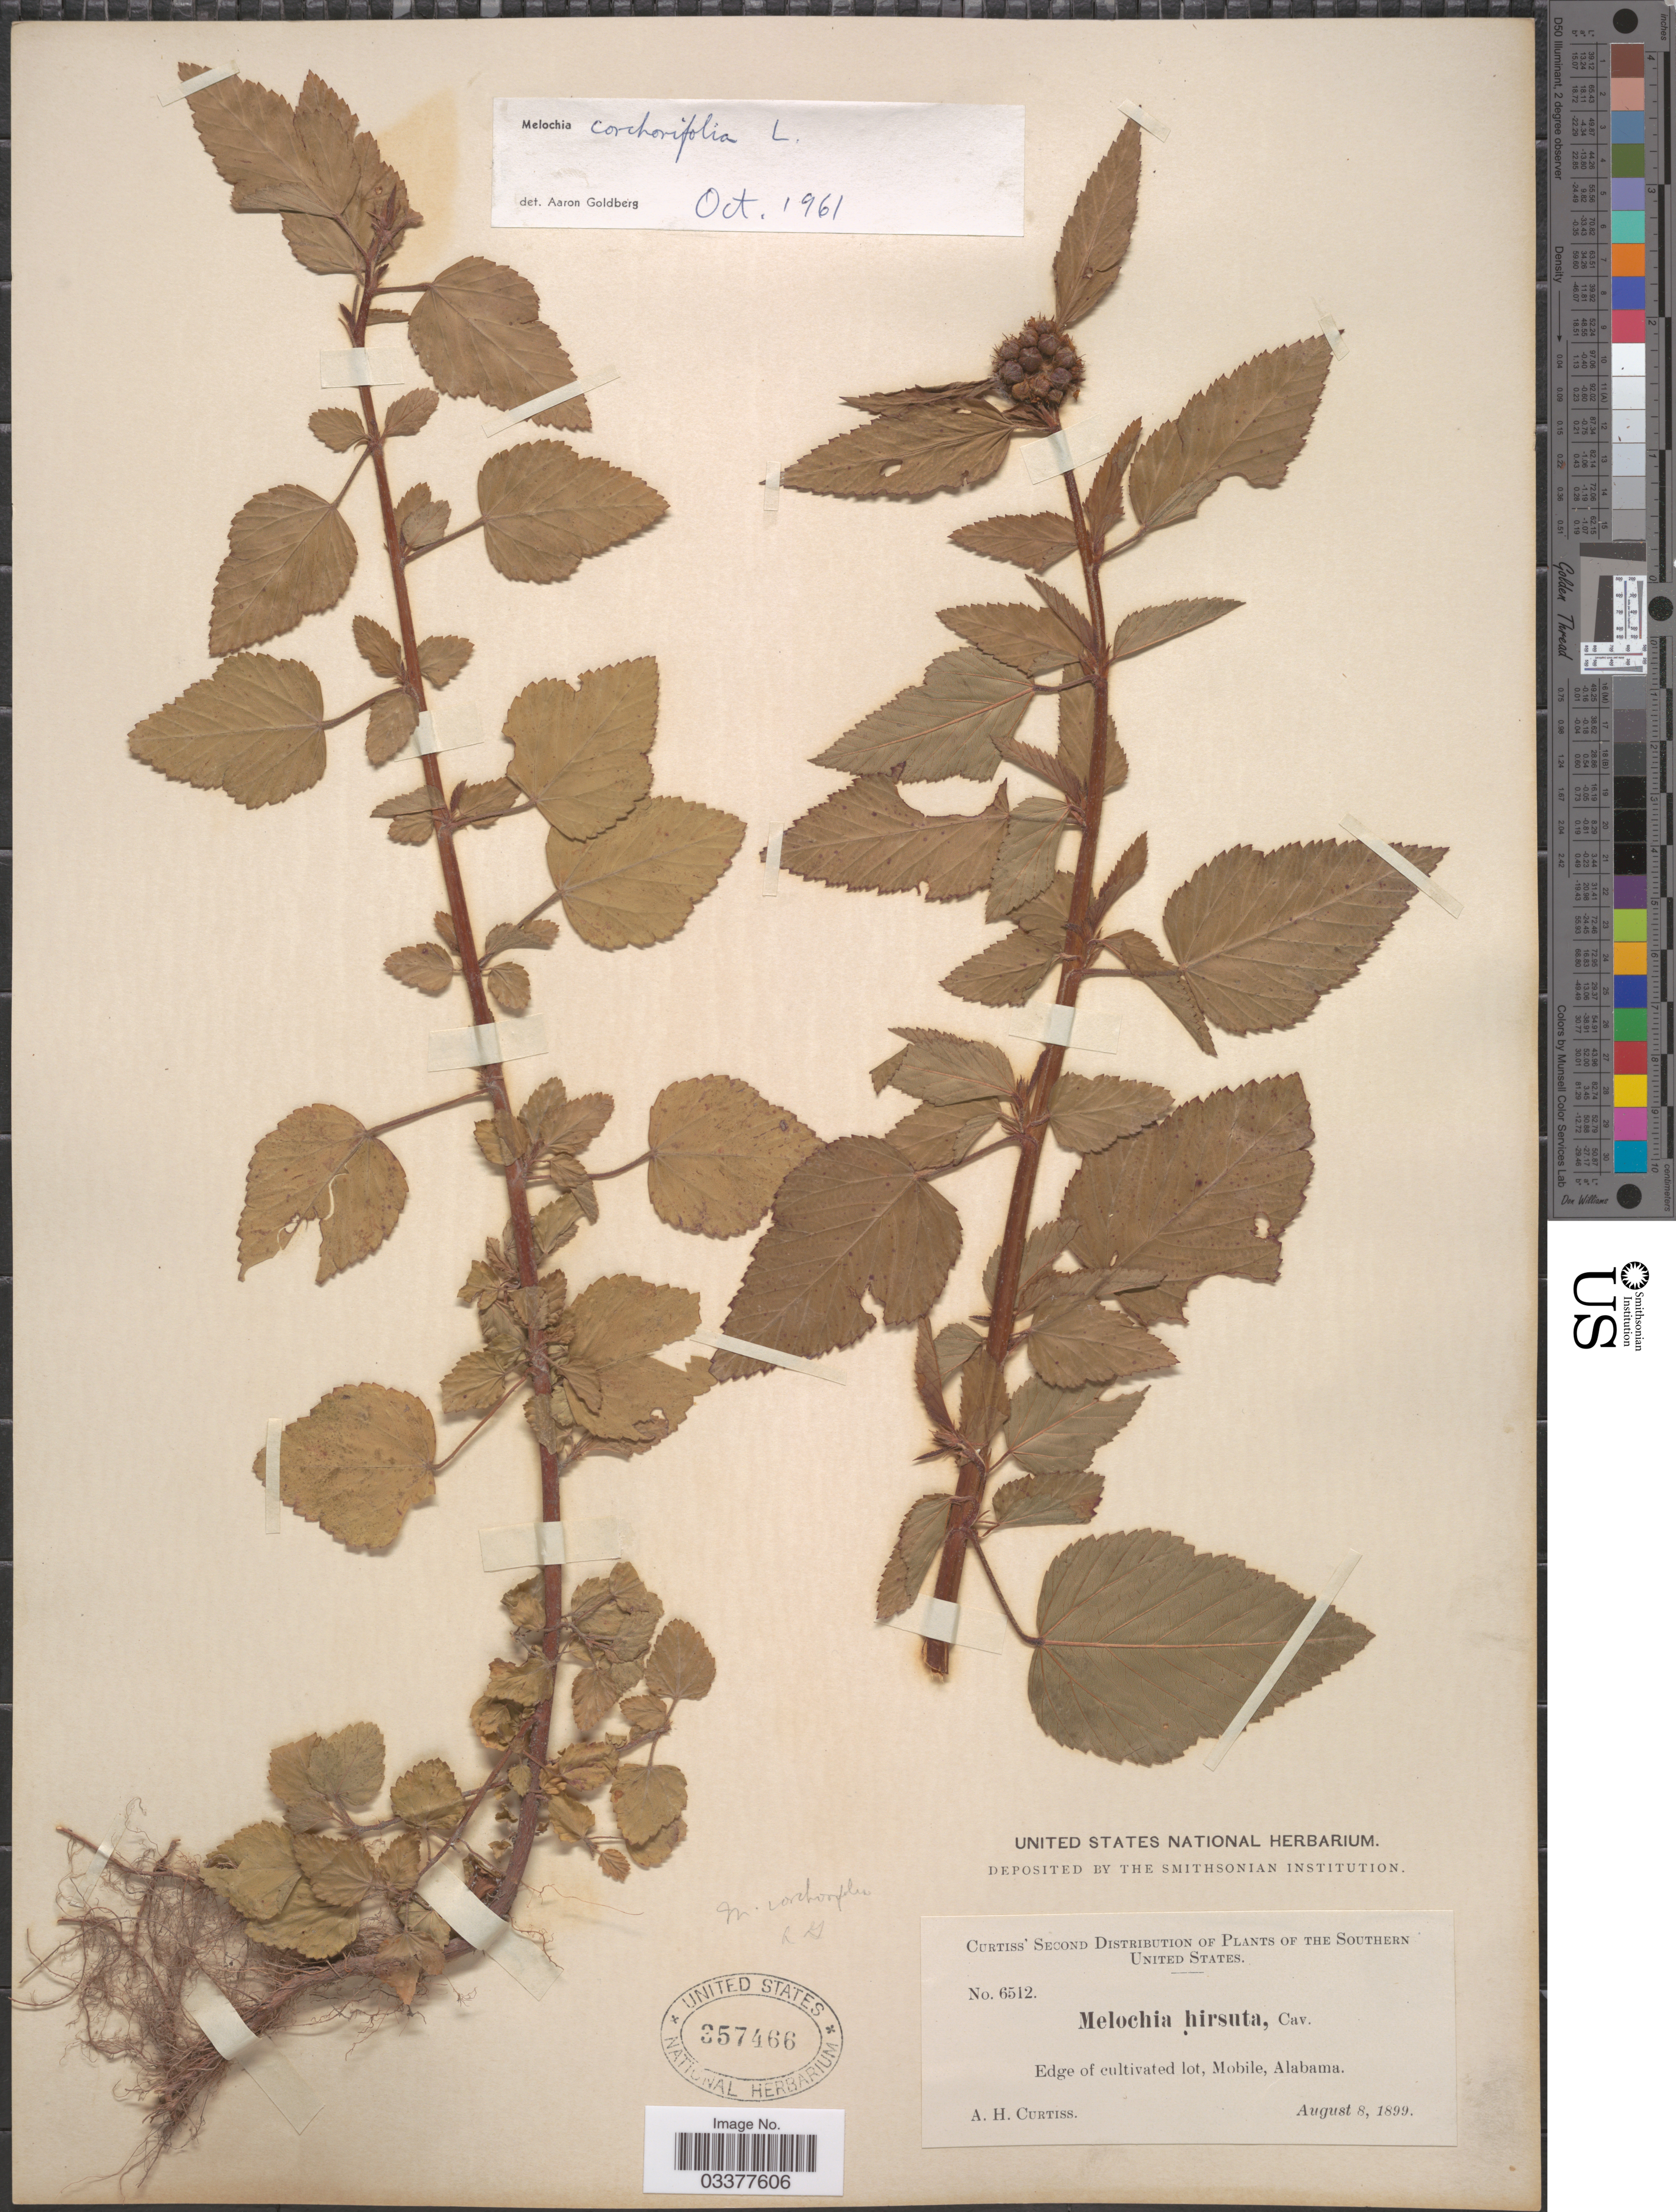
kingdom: Plantae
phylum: Tracheophyta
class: Magnoliopsida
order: Malvales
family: Malvaceae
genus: Melochia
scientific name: Melochia corchorifolia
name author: L.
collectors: A. H. Curtiss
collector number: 6512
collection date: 1899-08-08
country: United States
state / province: Alabama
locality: Southern United States. Mobile.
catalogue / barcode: US 357466